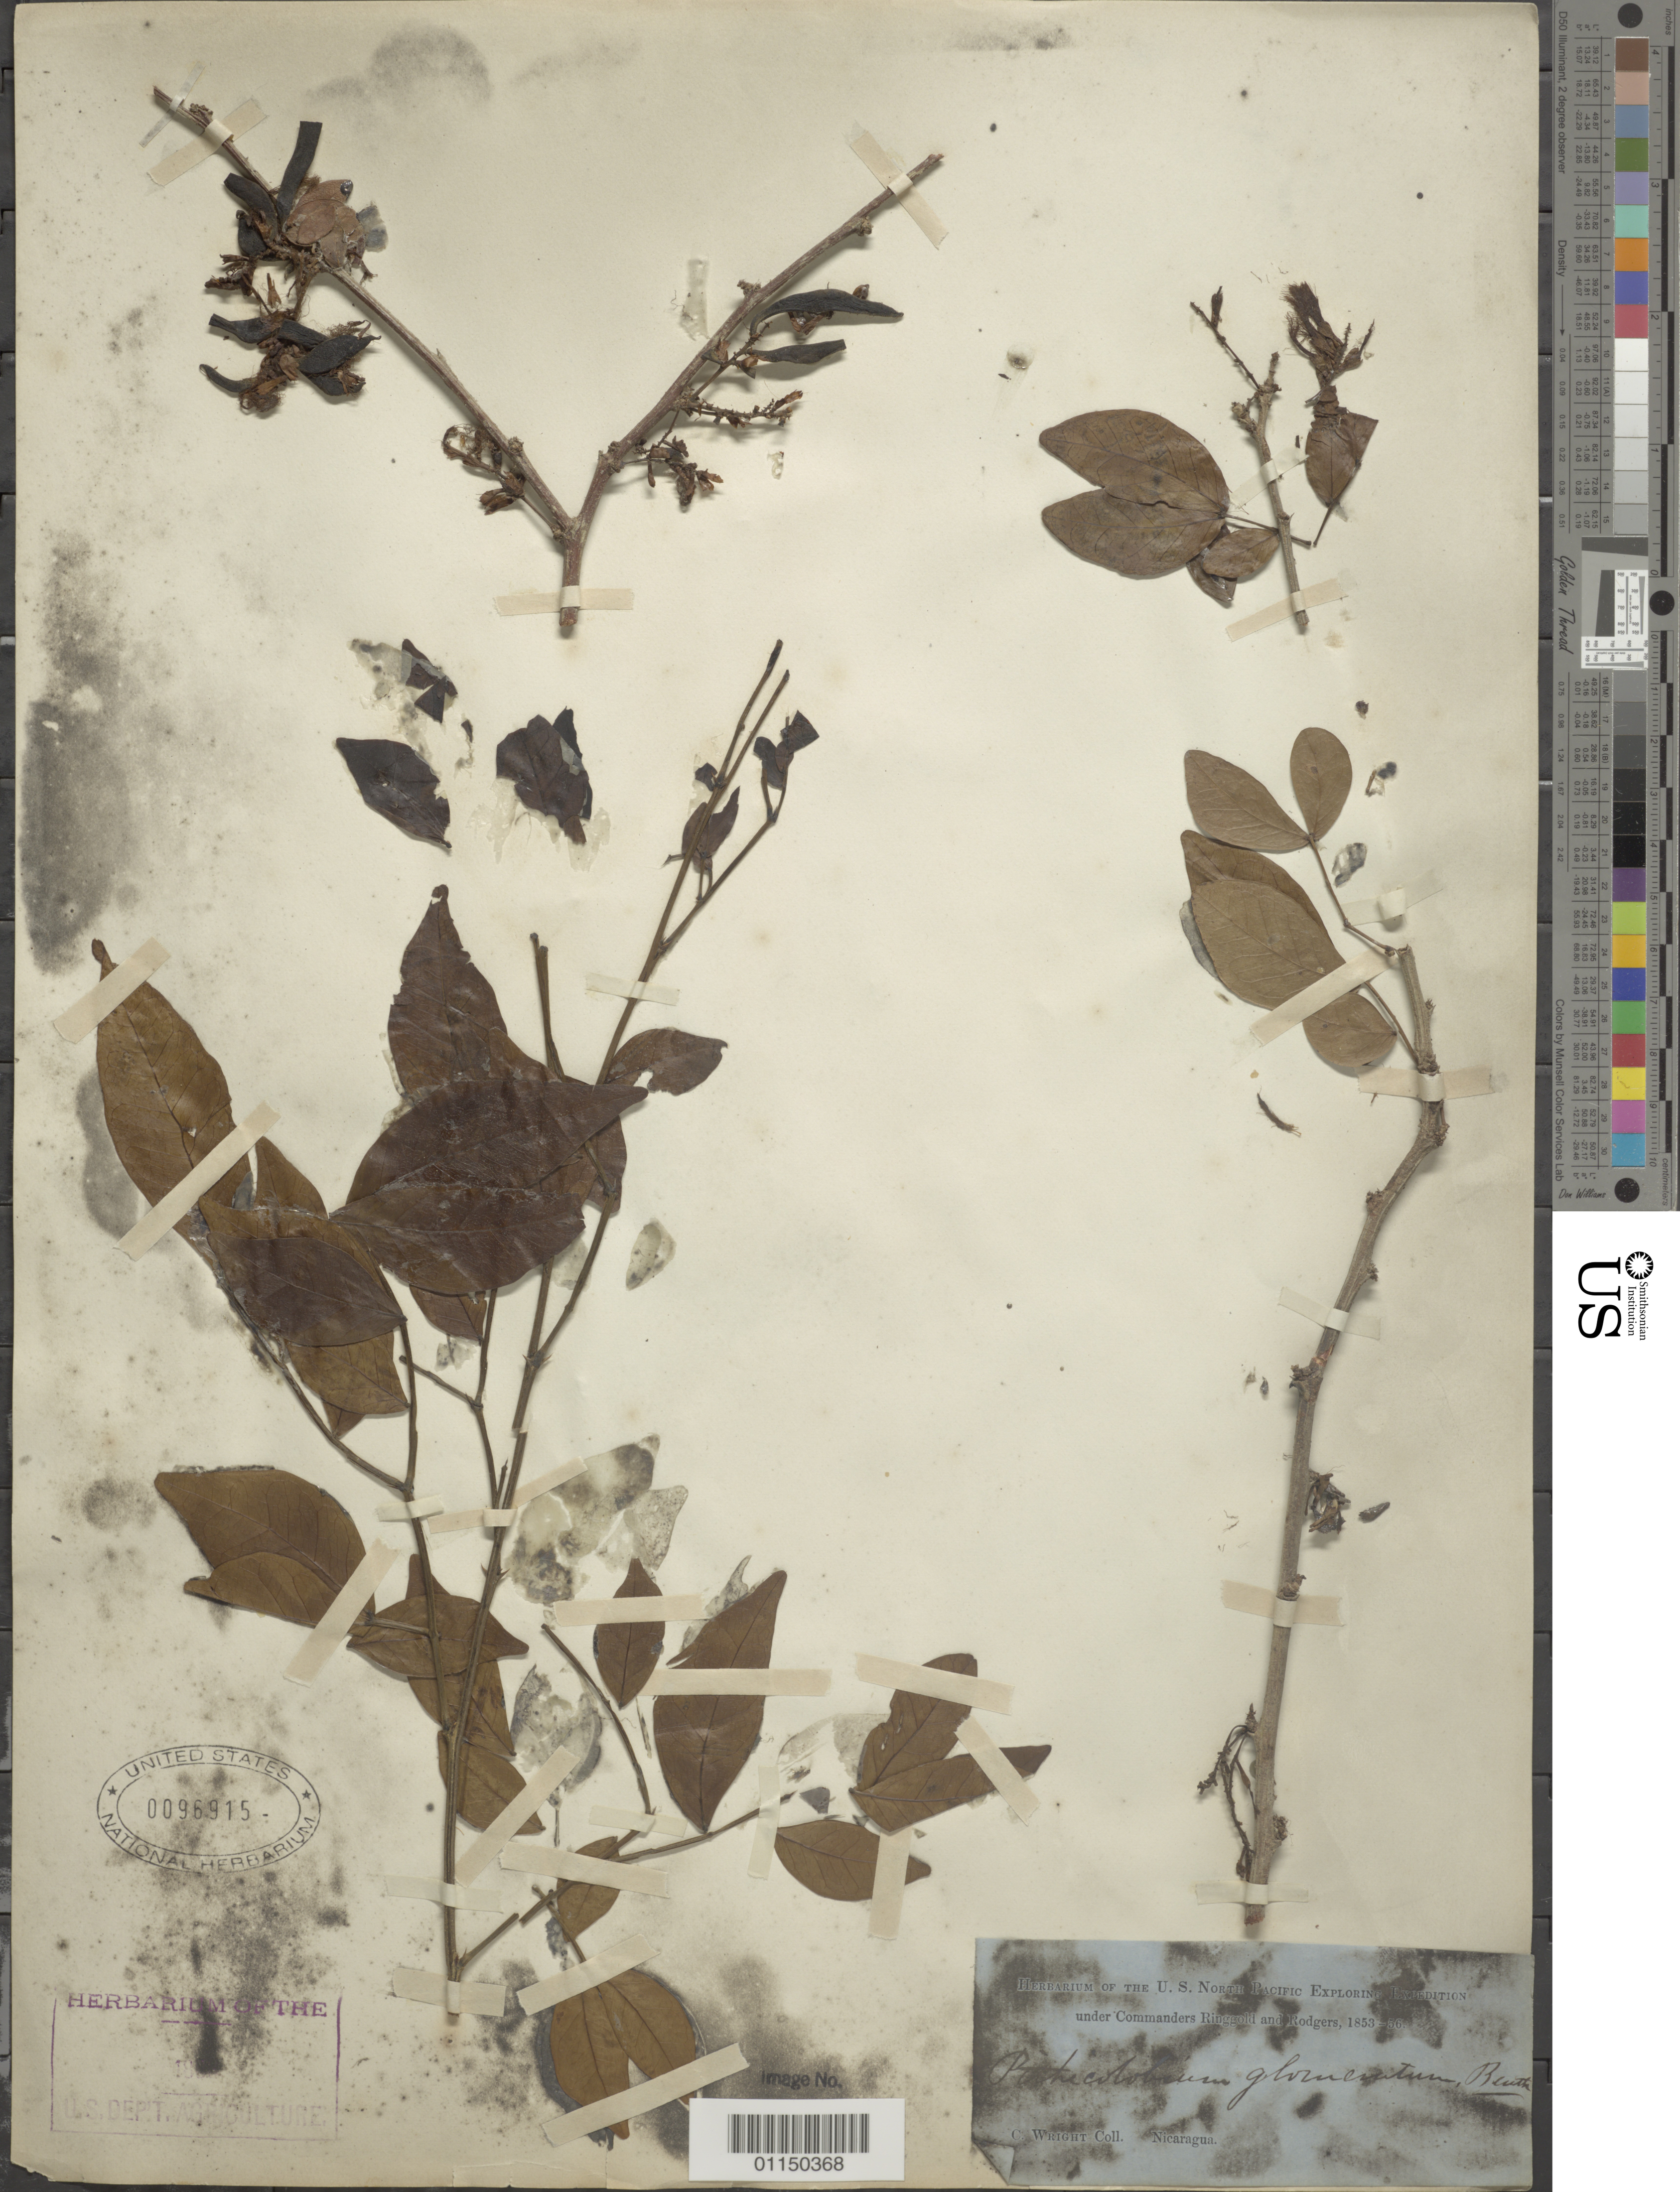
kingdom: Plantae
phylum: Tracheophyta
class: Magnoliopsida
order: Fabales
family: Fabaceae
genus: Pithecellobium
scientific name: Pithecellobium sp.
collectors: C. Wright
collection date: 1853/1856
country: Nicaragua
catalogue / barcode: US 96915